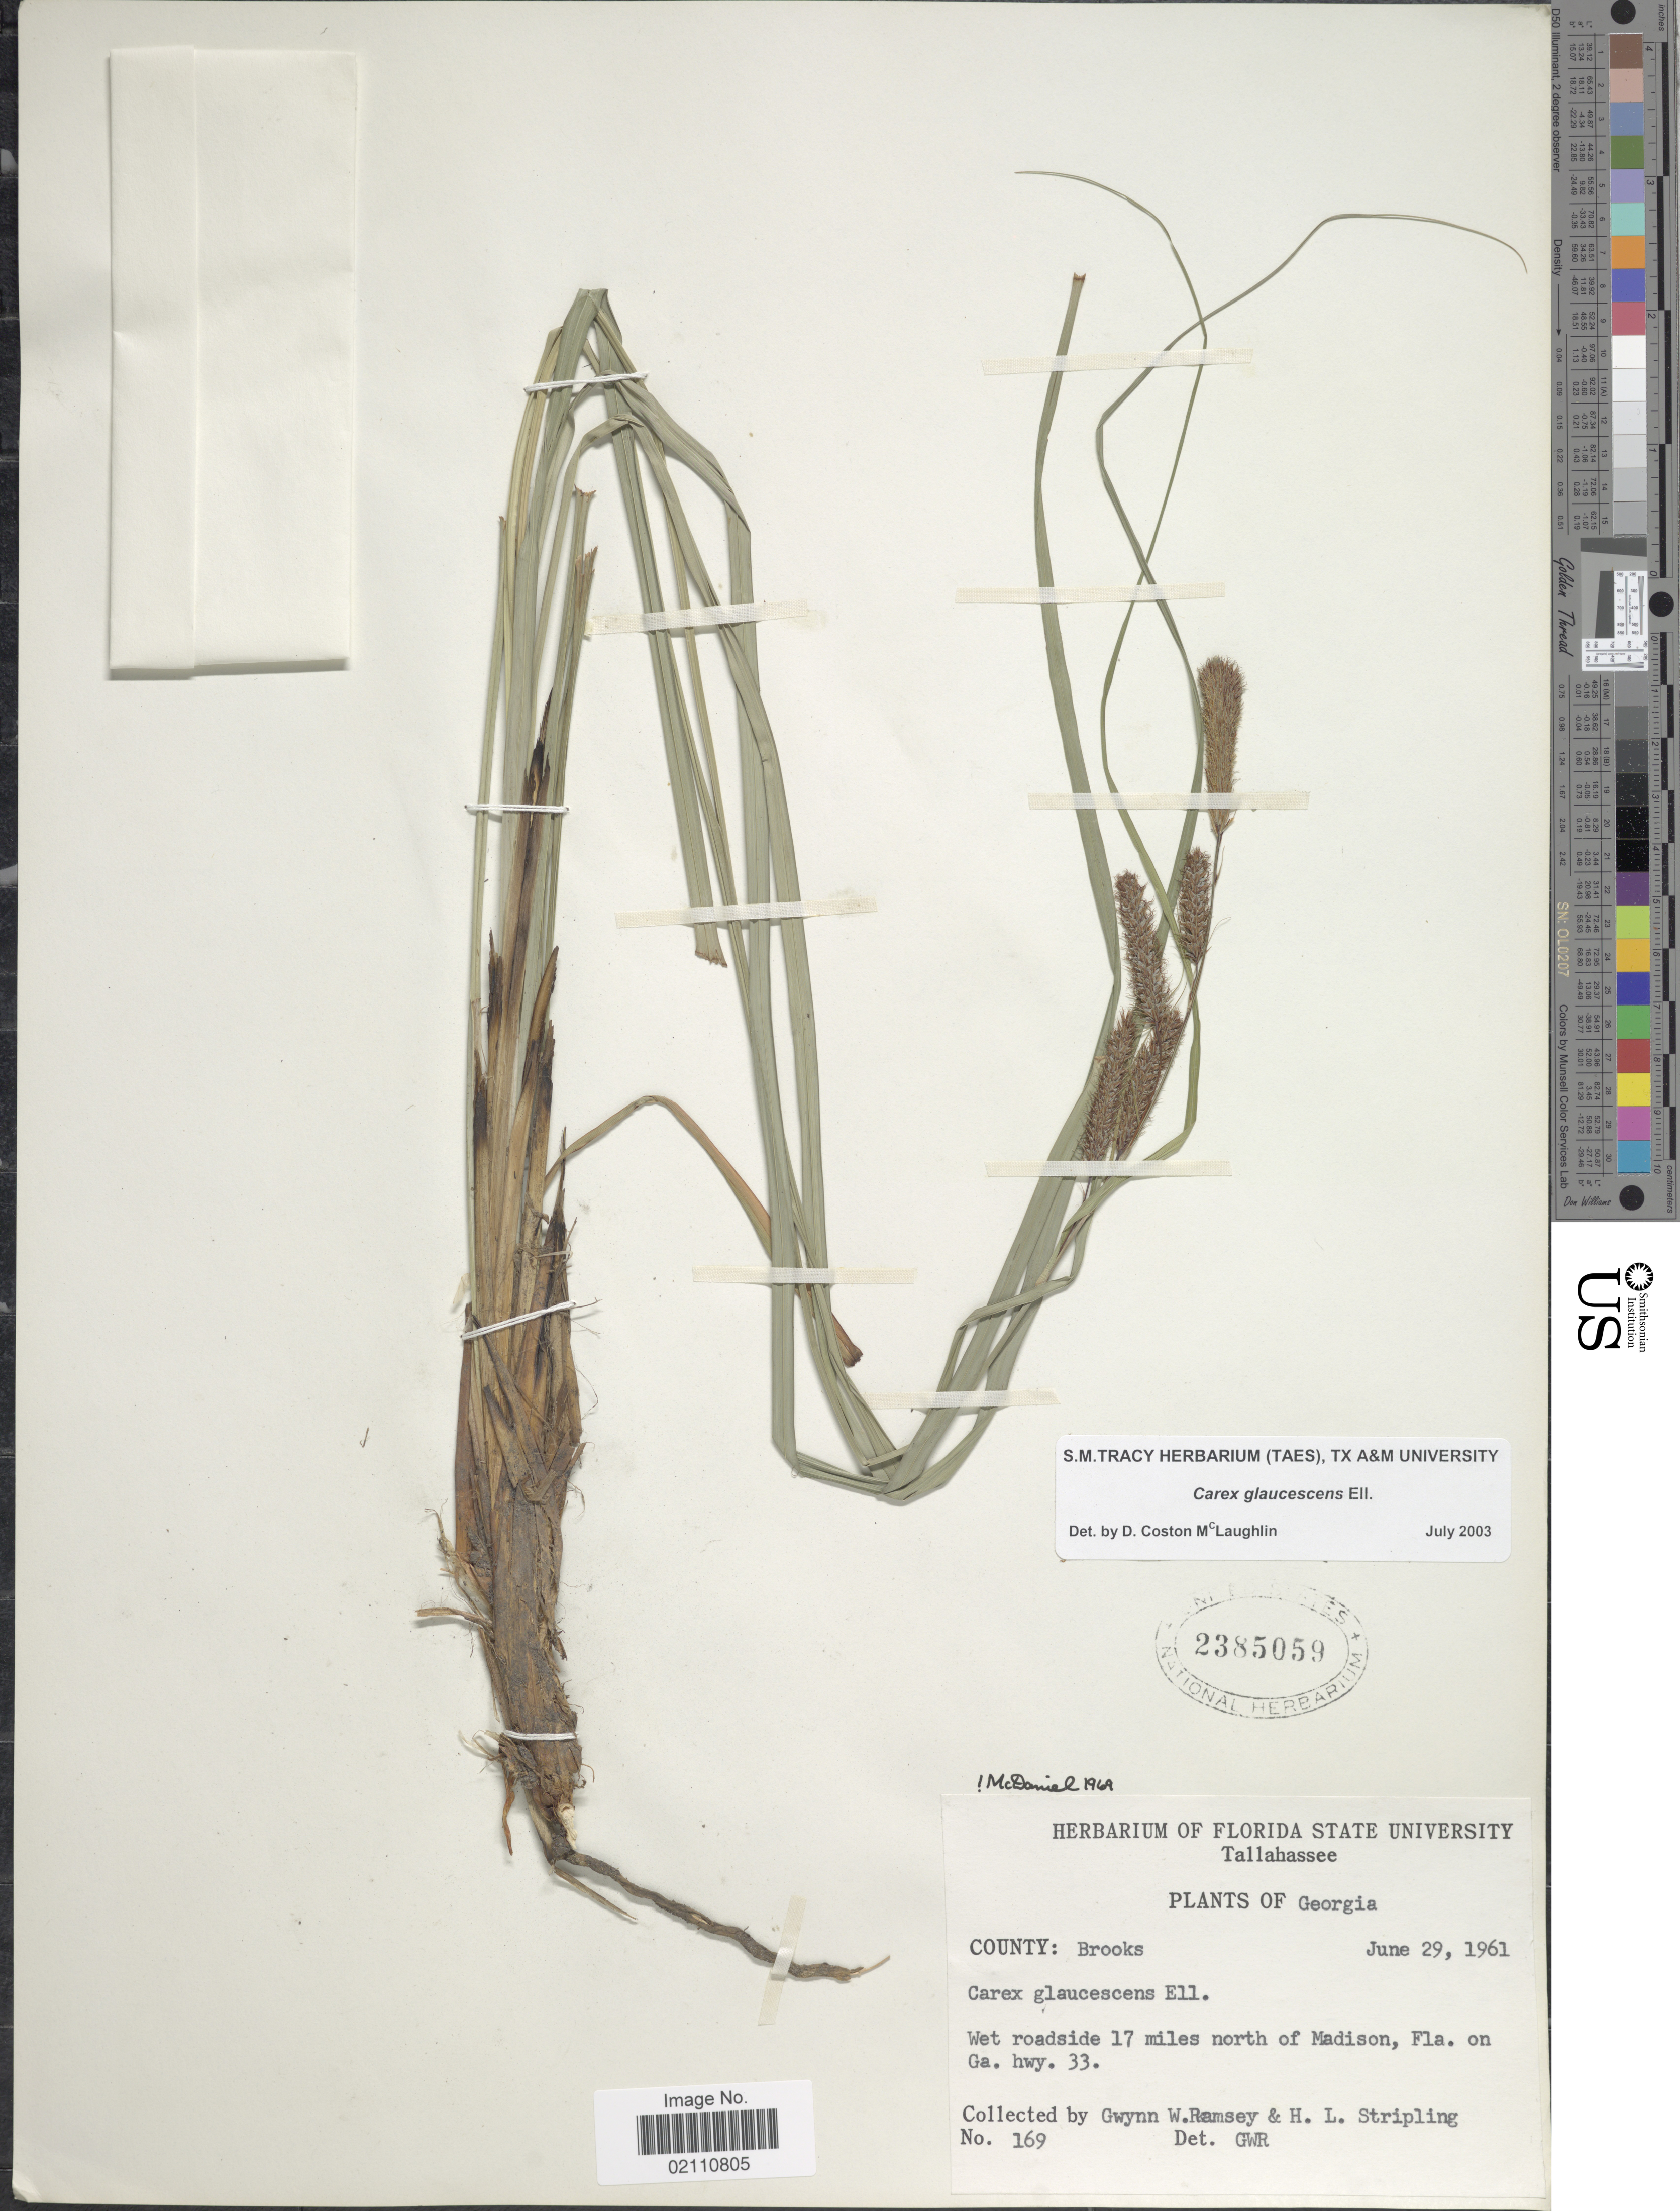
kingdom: Plantae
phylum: Tracheophyta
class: Liliopsida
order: Poales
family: Cyperaceae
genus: Carex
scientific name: Carex glaucescens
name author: Elliott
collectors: G. Ramsey & H. Stripling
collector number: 169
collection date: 1961-06-29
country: United States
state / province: Georgia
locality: County: Brooks, wet roadsides 17 miles north of Madison, Fla. on Ga. hwy. 33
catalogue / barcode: US 2385059